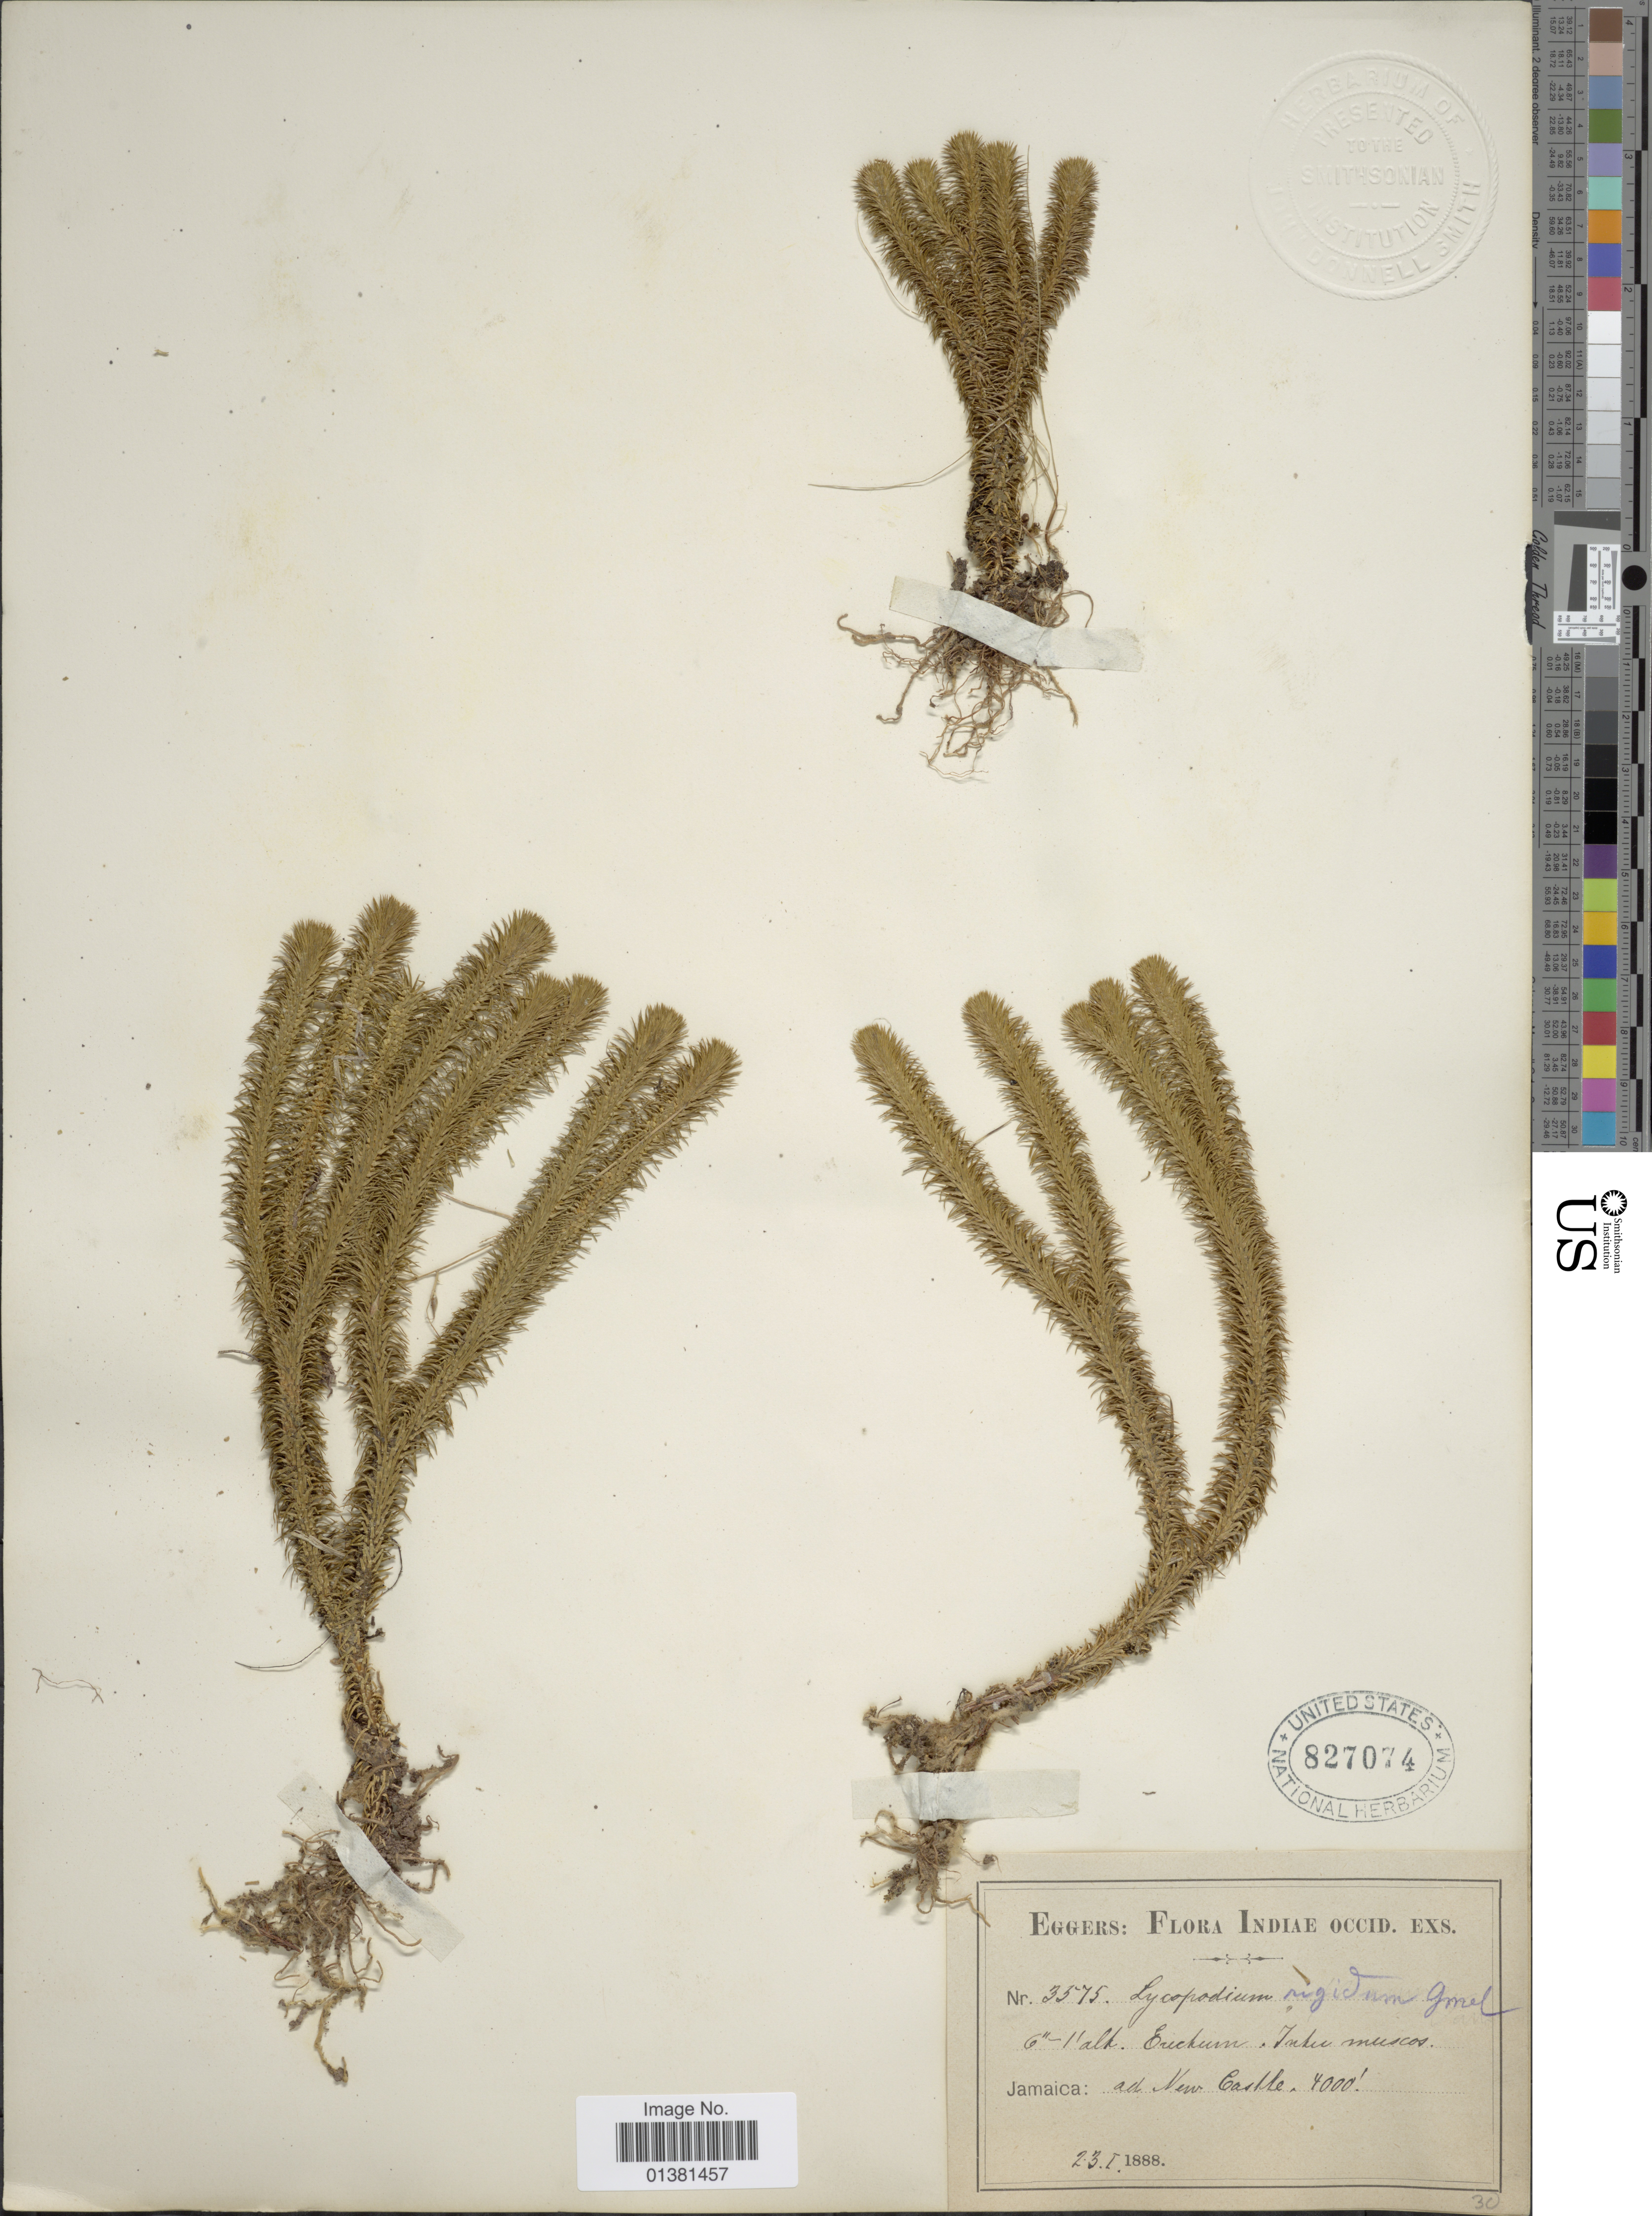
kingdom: Plantae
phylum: Tracheophyta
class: Lycopodiopsida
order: Lycopodiales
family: Lycopodiaceae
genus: Phlegmariurus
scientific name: Phlegmariurus reflexus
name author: (Lam.) B. Øllg.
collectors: -. Eggers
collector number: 3575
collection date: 1888-01-23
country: Jamaica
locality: Ad New Castle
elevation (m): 1219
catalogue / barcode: US 827074